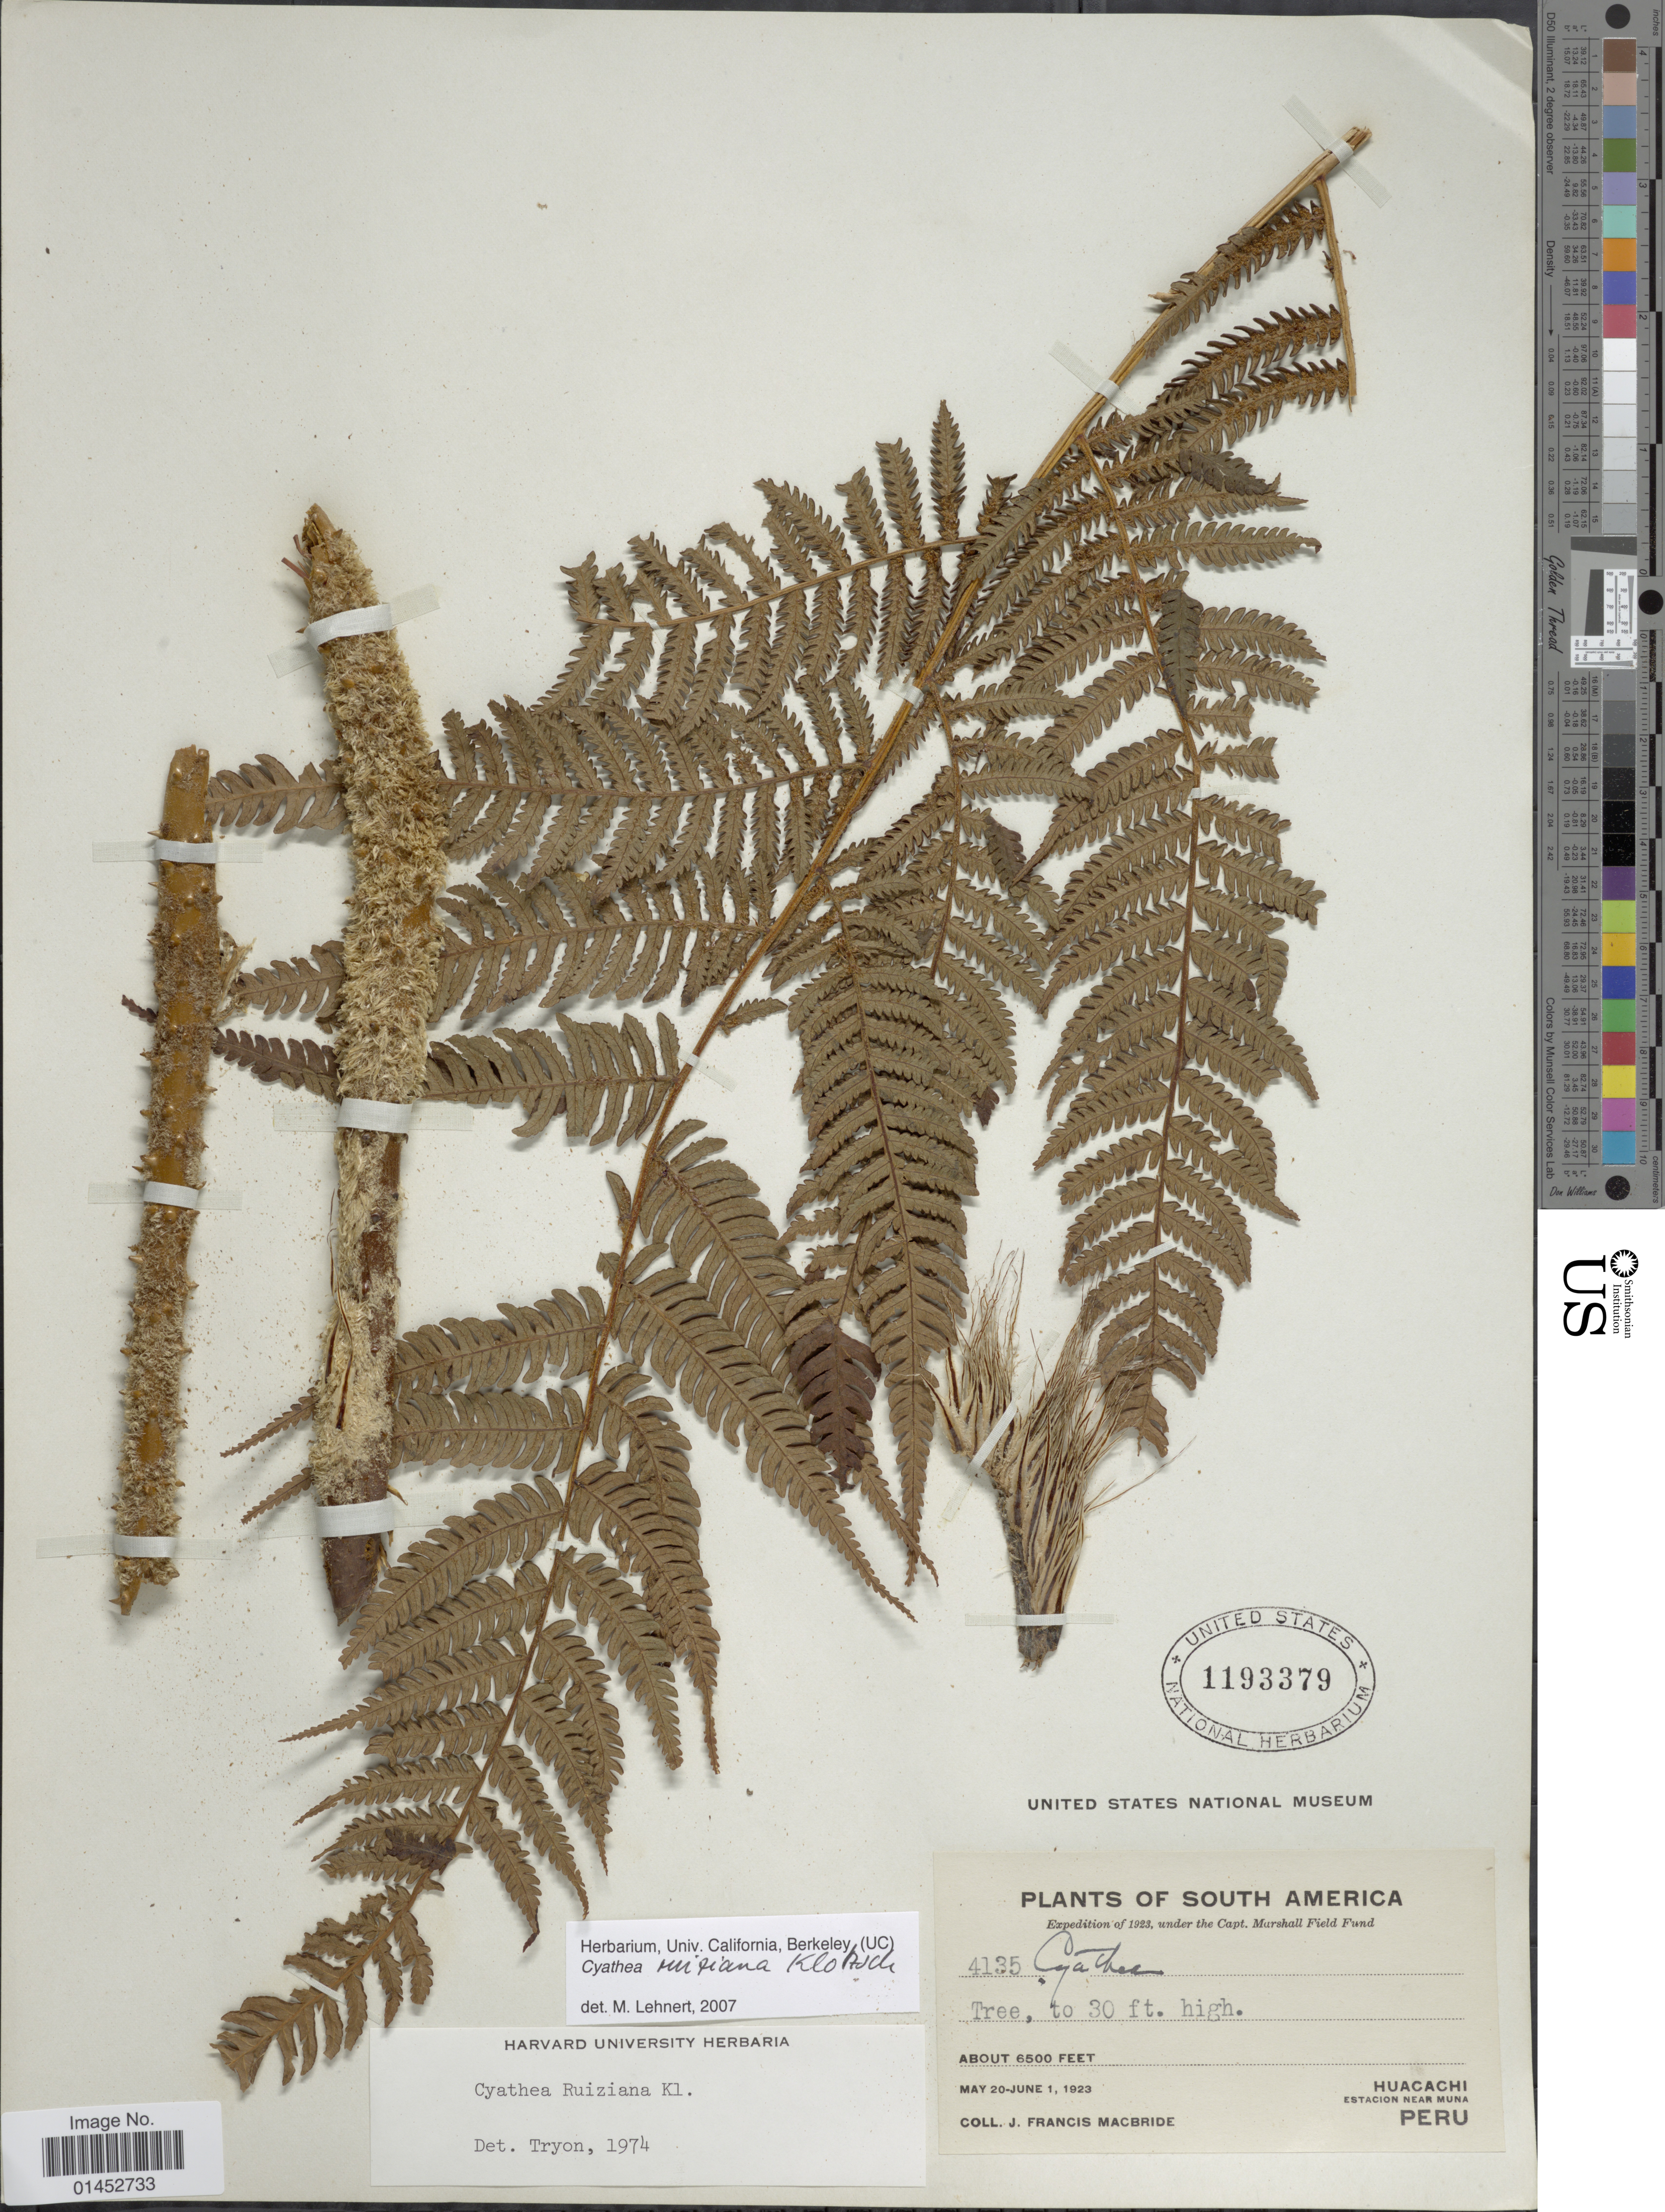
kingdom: Plantae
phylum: Tracheophyta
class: Polypodiopsida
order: Cyatheales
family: Cyatheaceae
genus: Cyathea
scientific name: Cyathea ruiziana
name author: Klotzsch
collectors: J. F. Macbride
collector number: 4135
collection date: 1923-05-20/1923-06-01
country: Peru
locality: Huacachi, estacion near Muna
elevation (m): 1981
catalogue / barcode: US 1193379